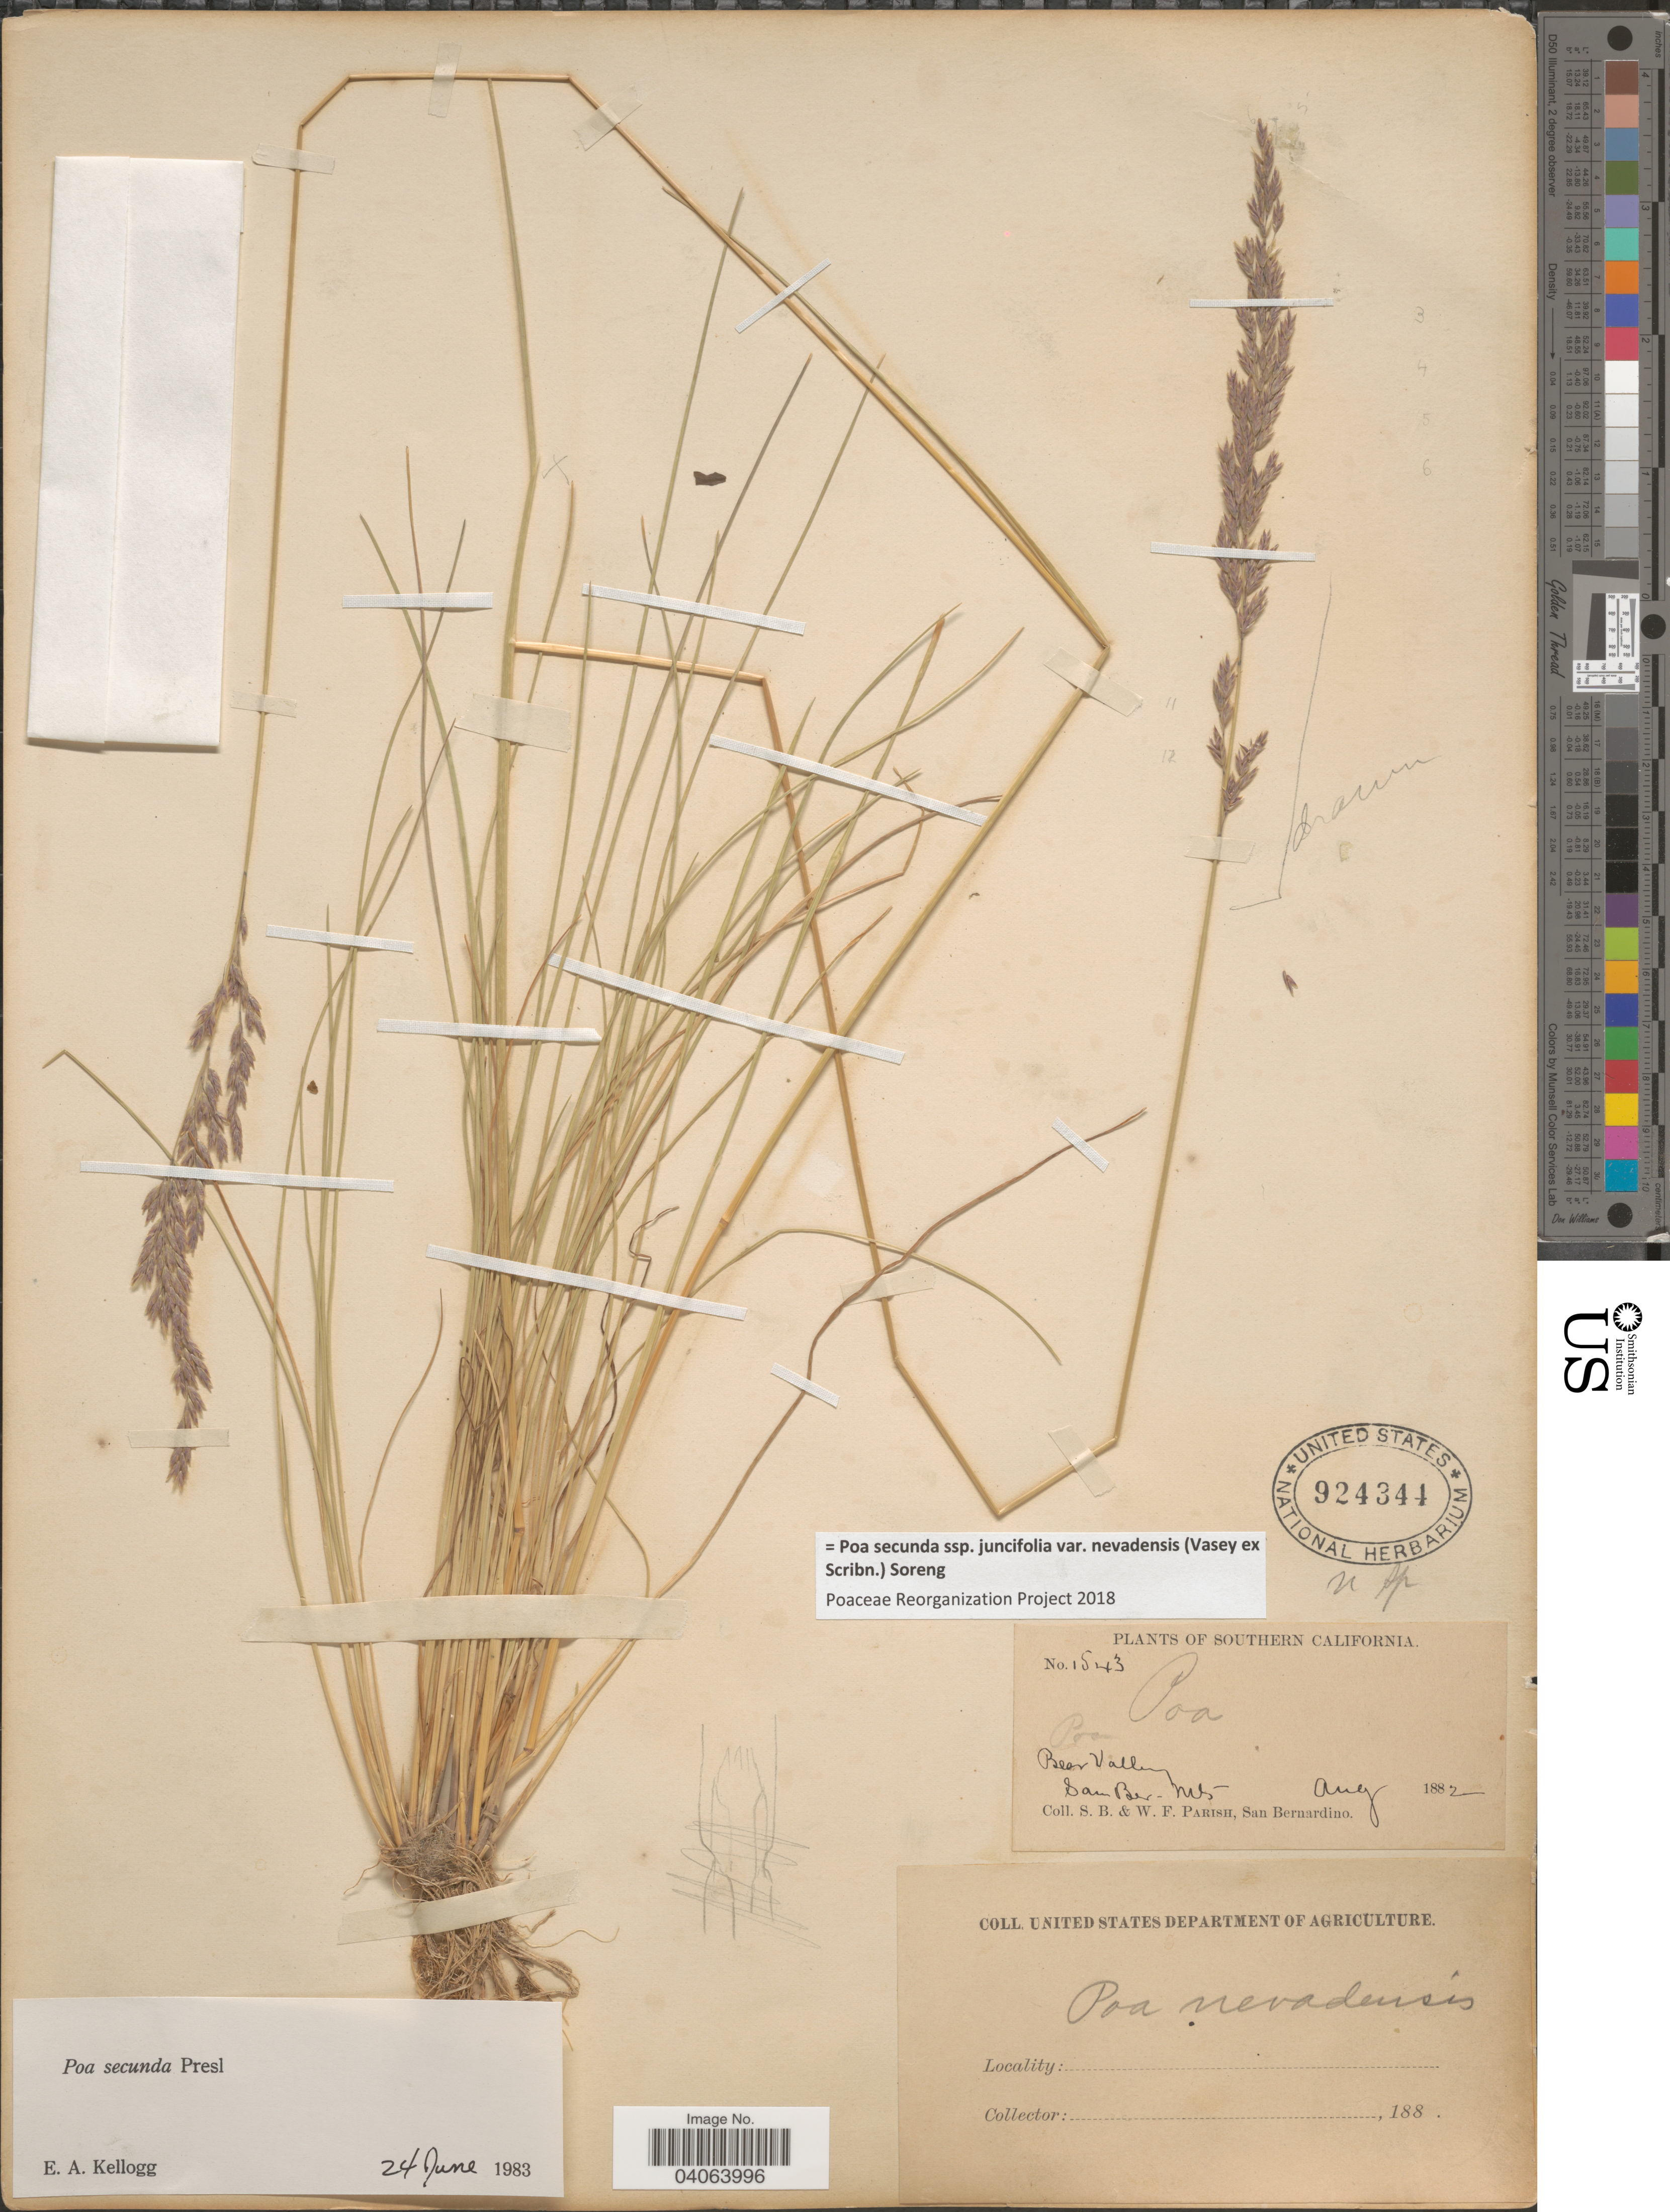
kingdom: Plantae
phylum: Tracheophyta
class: Liliopsida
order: Poales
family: Poaceae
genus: Poa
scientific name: Poa secunda subsp. juncifolia var. nevadensis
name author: (Vasey ex Scribn.) Soreng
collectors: S. B. Parish & W. F. Parish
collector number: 1543*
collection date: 1882-08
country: United States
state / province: California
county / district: San Bernardino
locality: Southern California. Bear Valley. San Ber. Mts.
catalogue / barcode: US 924344